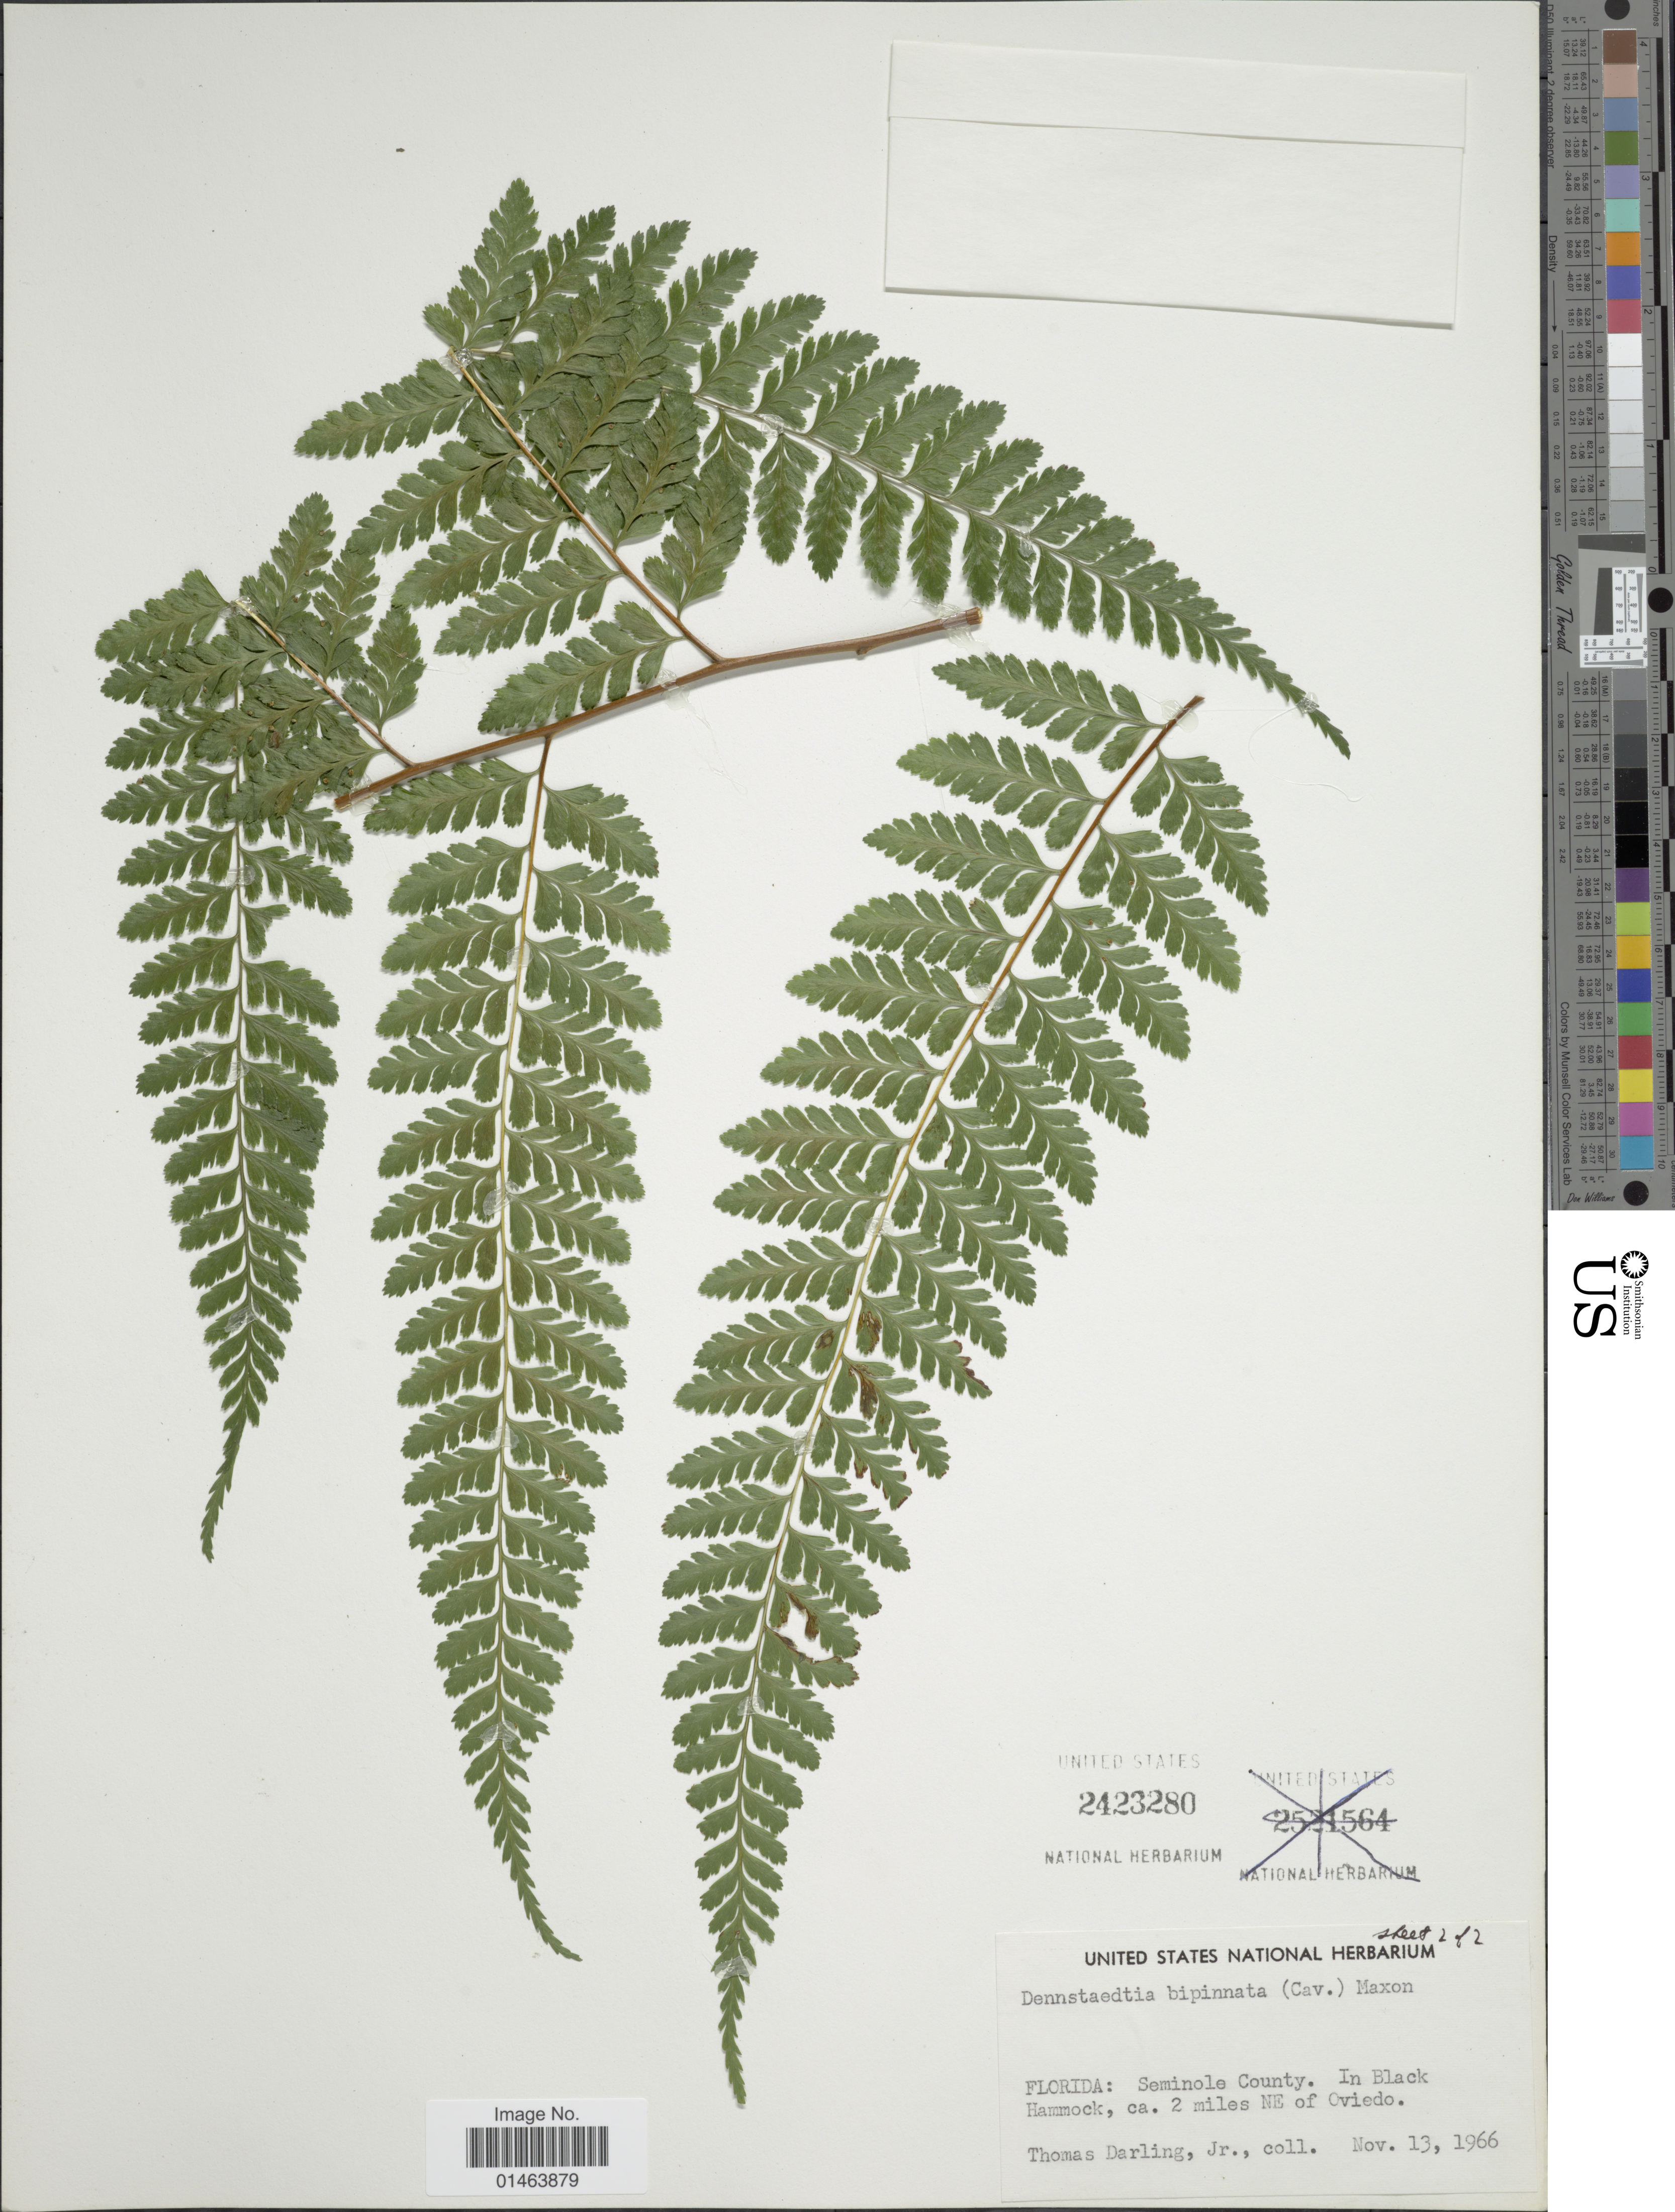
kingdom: Plantae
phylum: Tracheophyta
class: Polypodiopsida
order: Polypodiales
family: Dennstaedtiaceae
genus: Dennstaedtia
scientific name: Dennstaedtia punctilobula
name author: (Michx.) T. Moore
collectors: T. Darling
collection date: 1966-11-13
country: United States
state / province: Florida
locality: Florida, Seminole County. In Black Hammock, ca. 2 miles NE of Oviedo.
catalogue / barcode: US 2423280